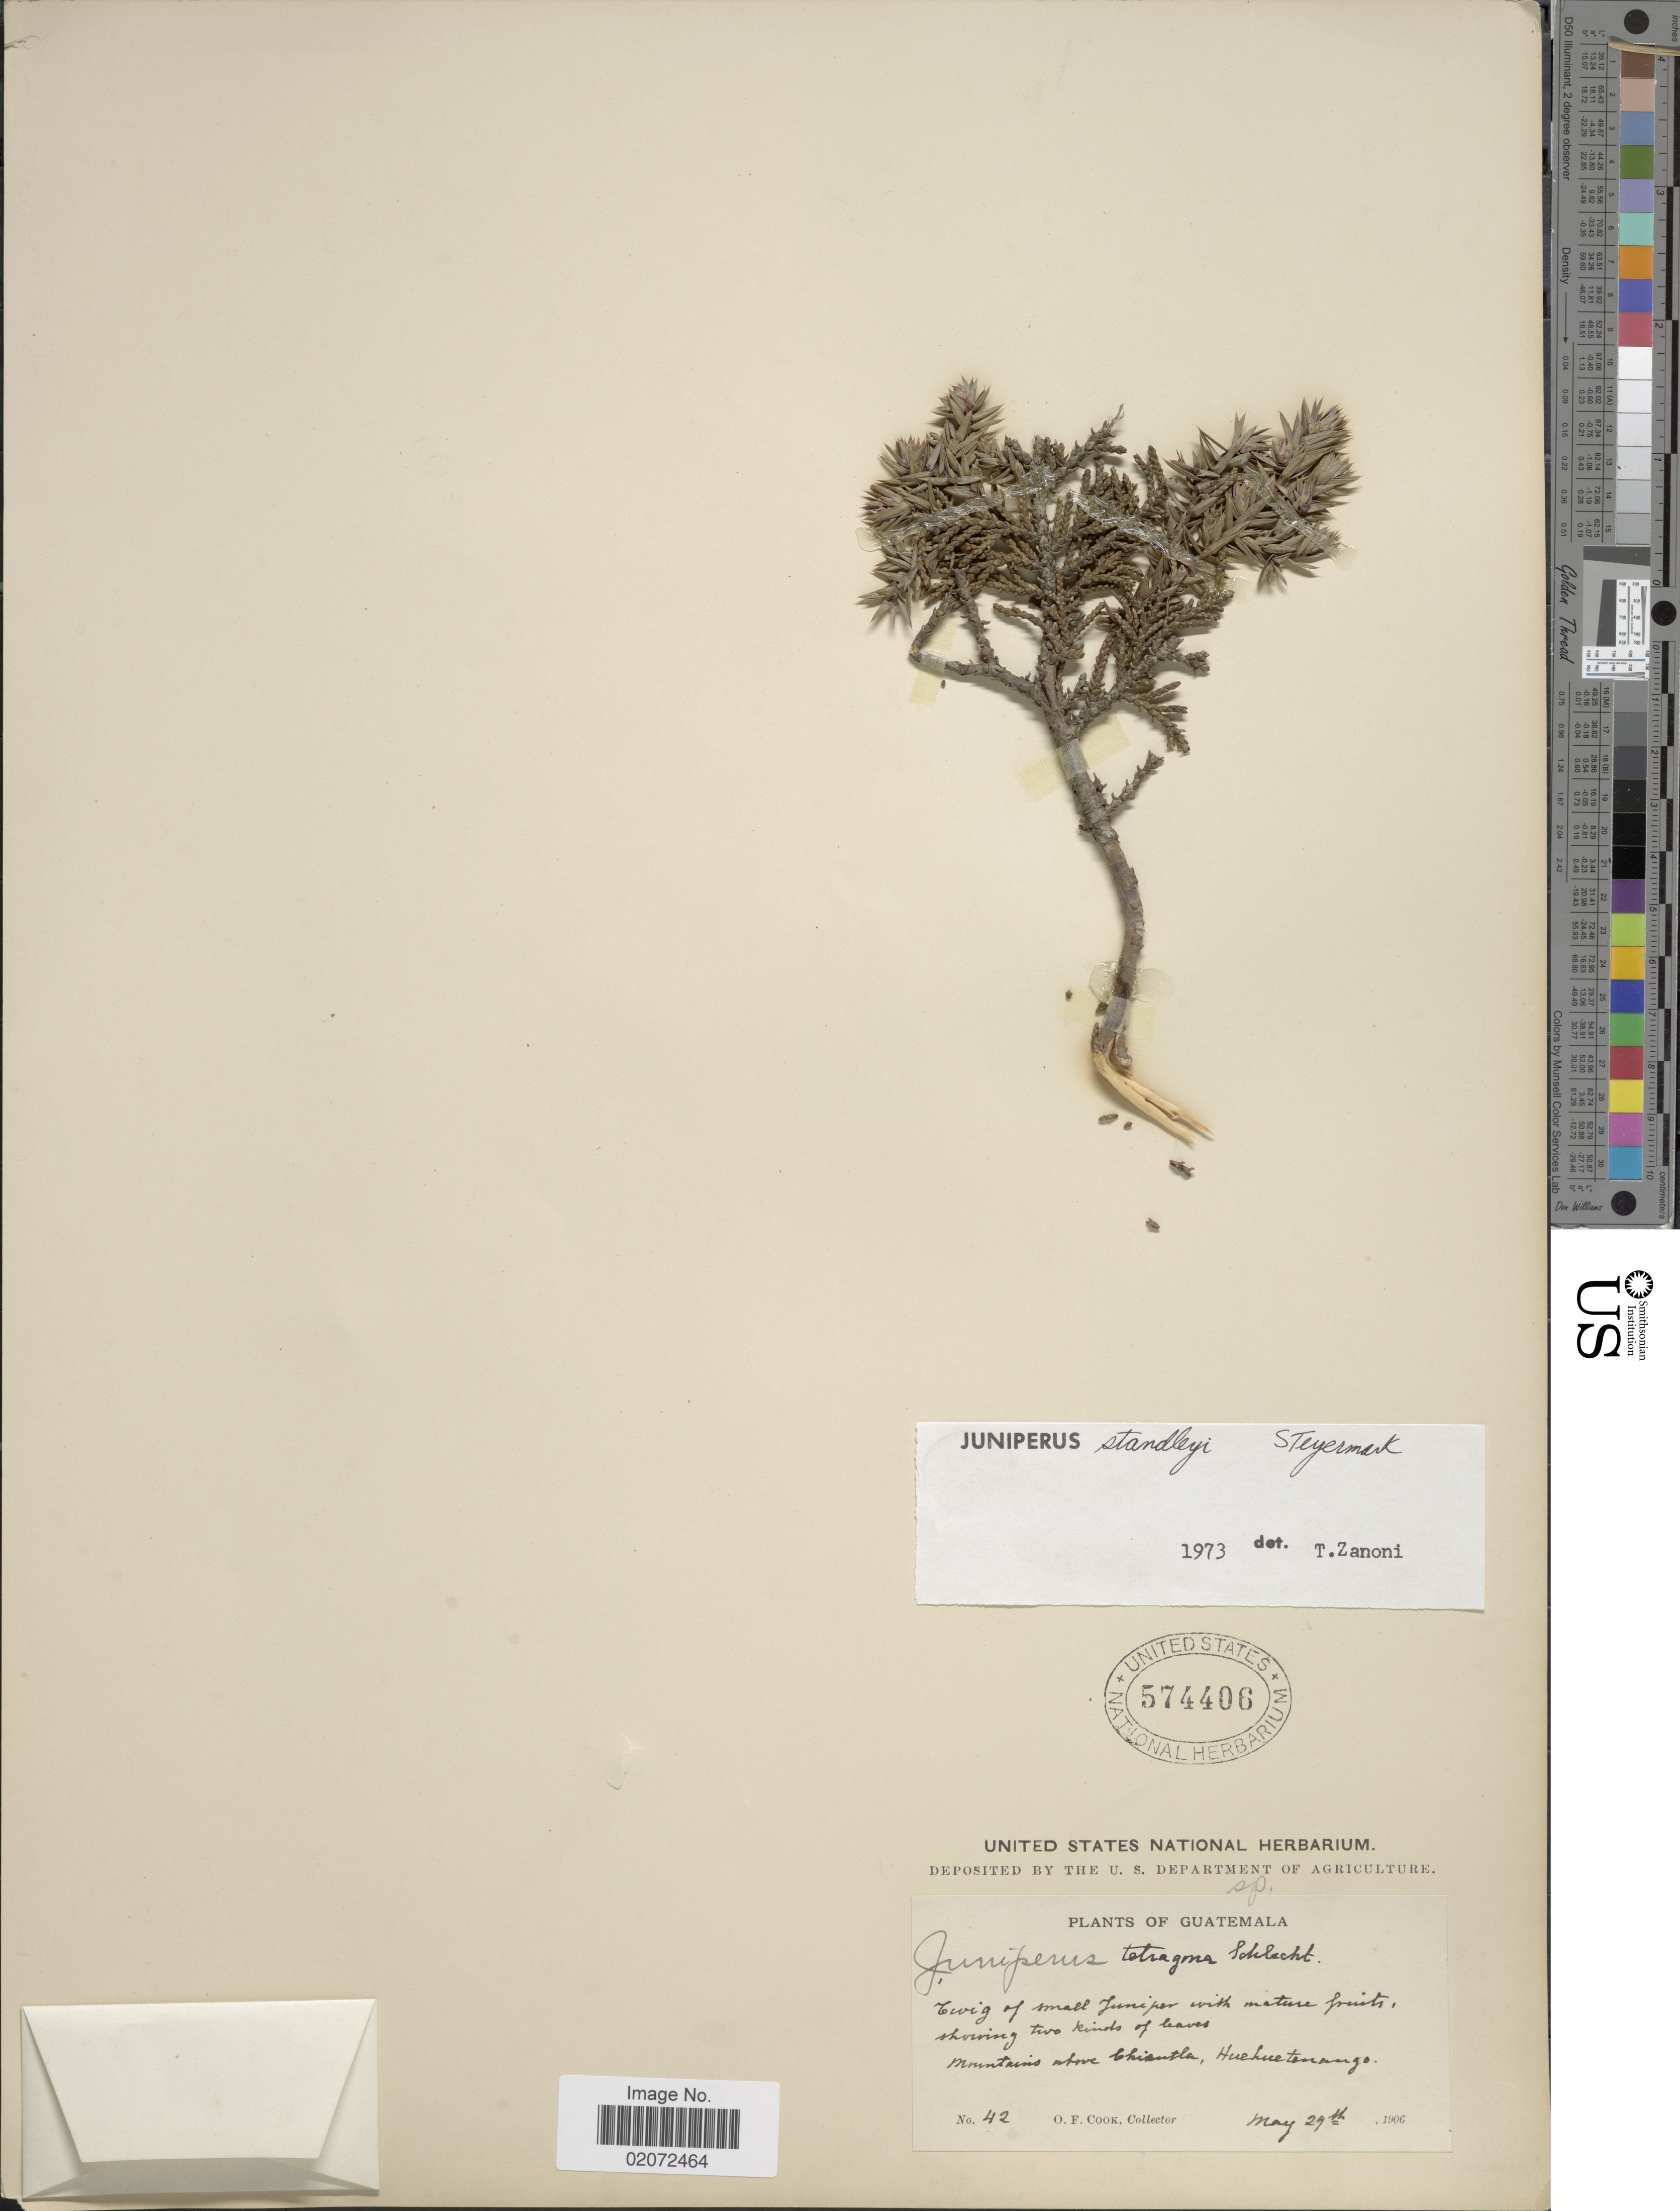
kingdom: Plantae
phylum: Tracheophyta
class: Pinopsida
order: Pinales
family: Cupressaceae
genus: Juniperus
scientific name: Juniperus standleyi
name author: Steyerm.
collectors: O. F. Cook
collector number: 42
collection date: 1906-05-29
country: Guatemala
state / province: Huehuetenango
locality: Mountains above Chiantla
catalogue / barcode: US 574406